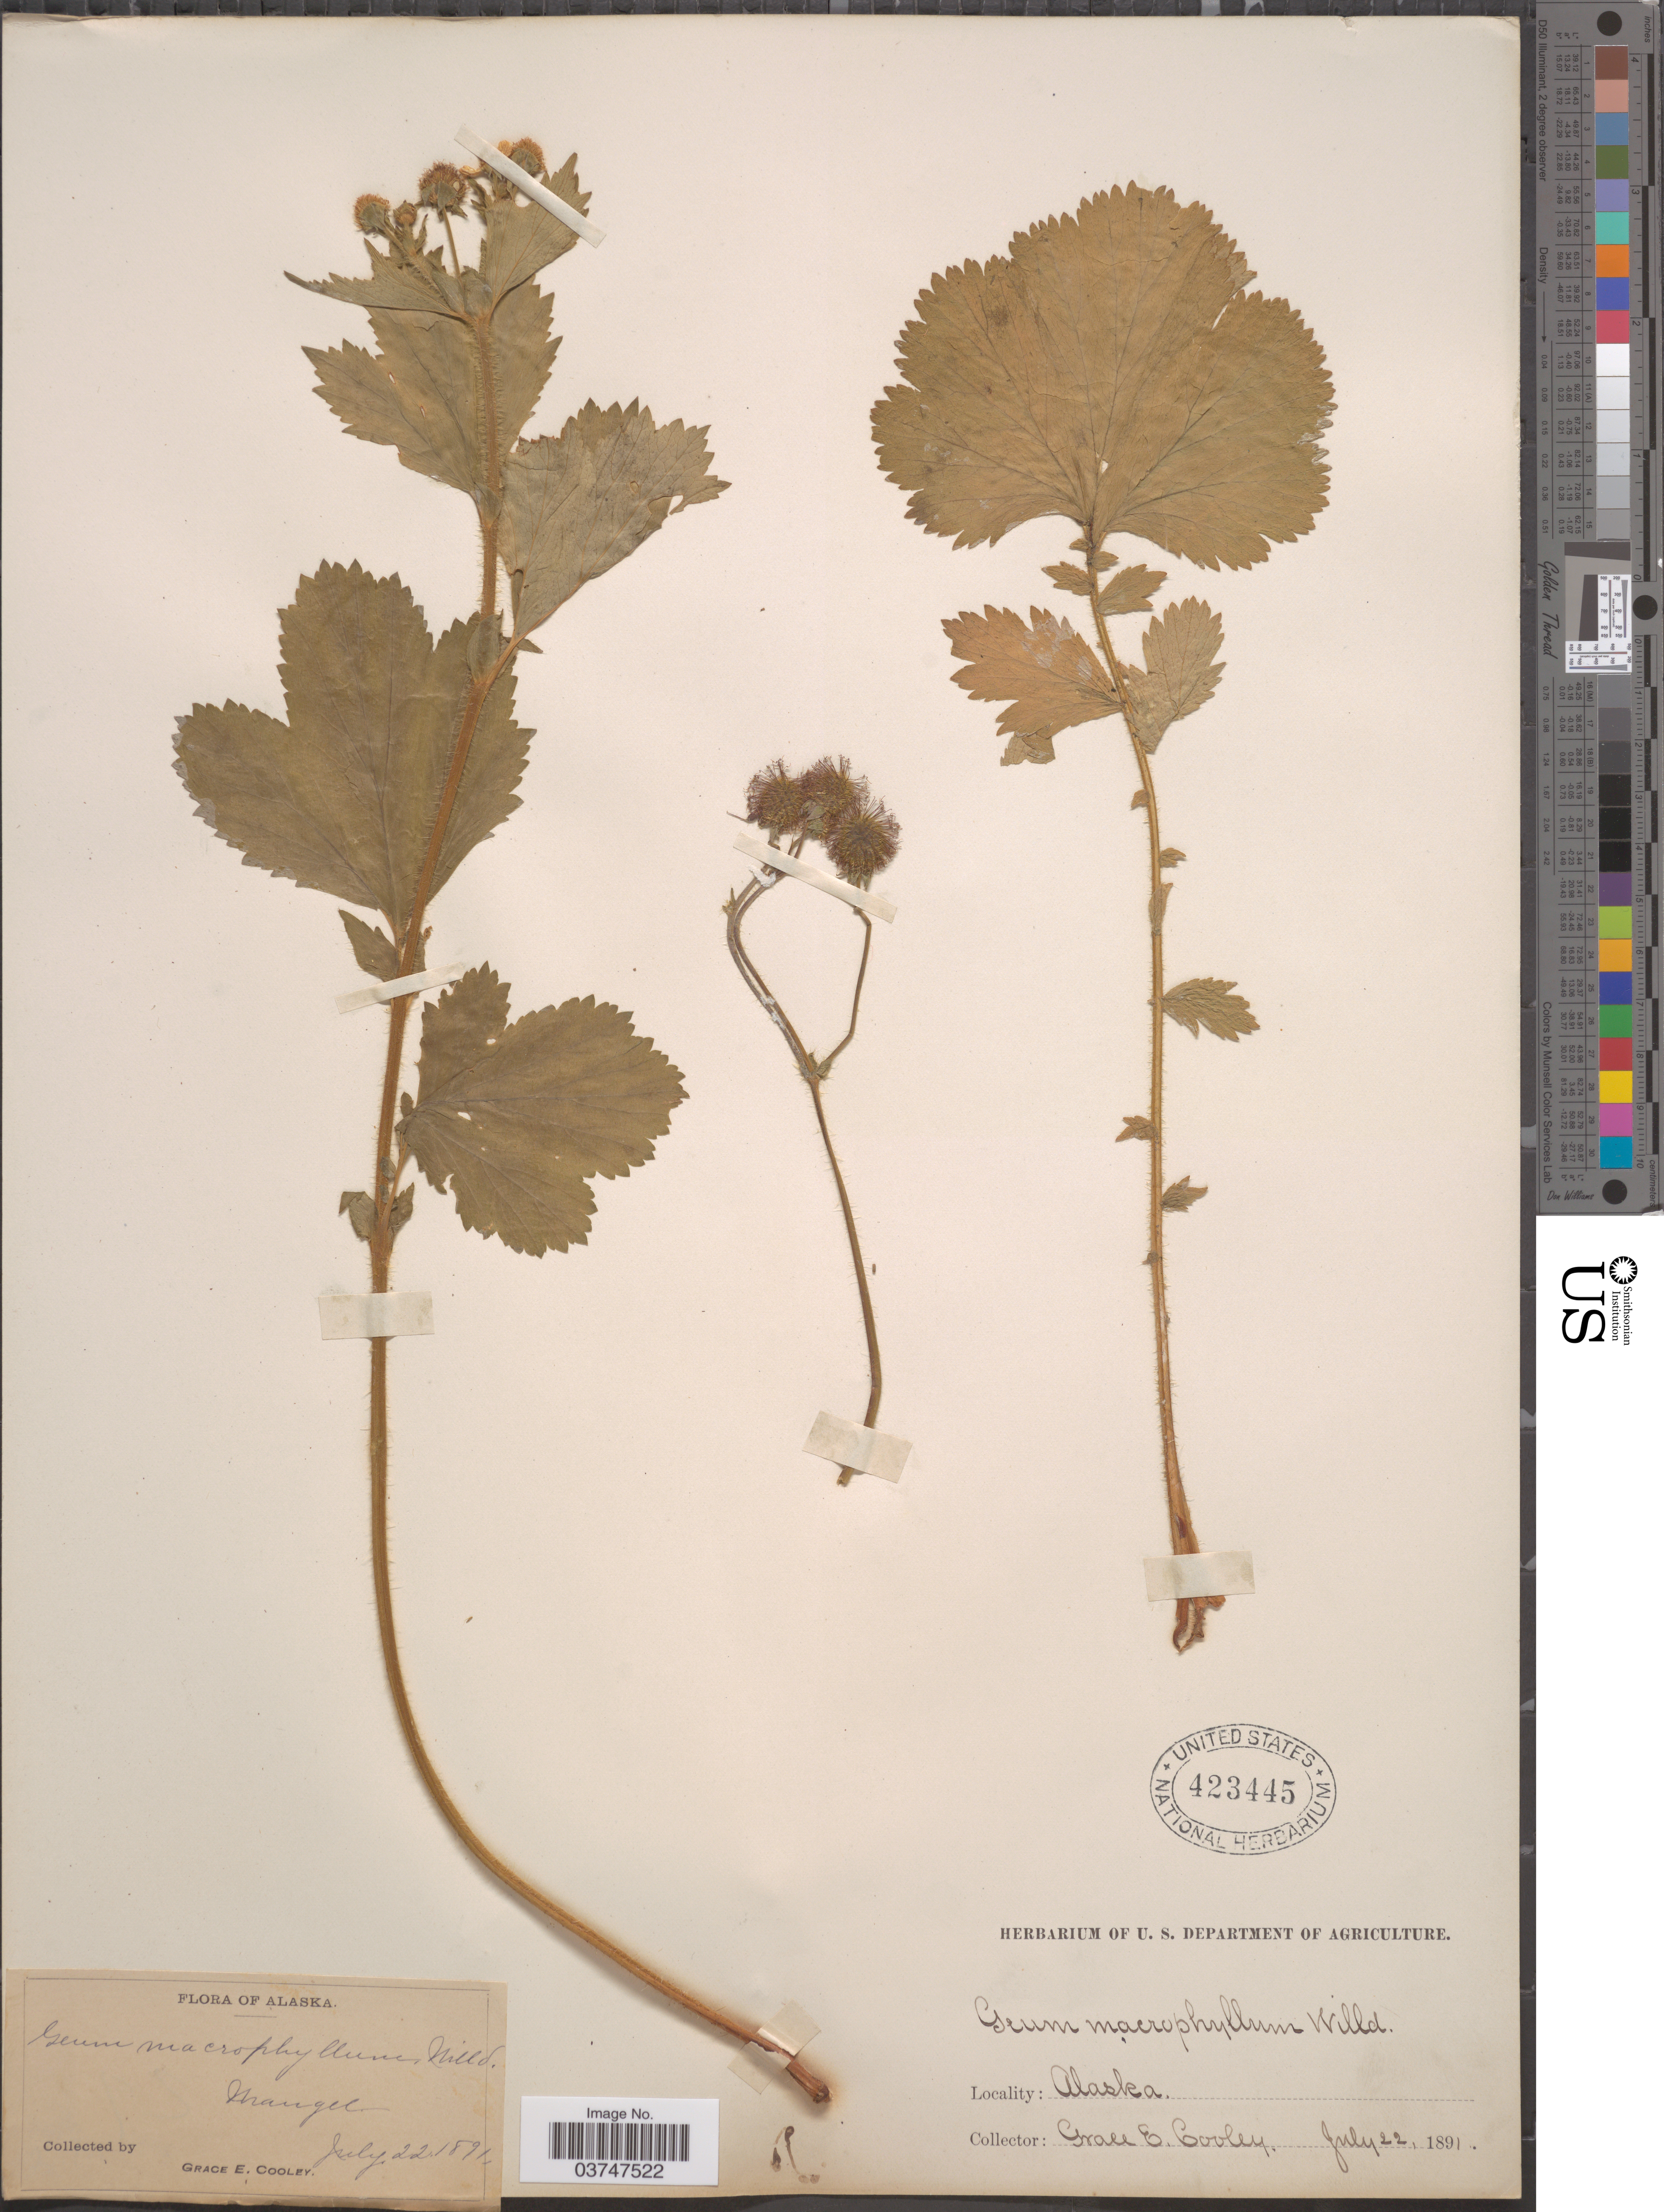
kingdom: Plantae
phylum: Tracheophyta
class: Magnoliopsida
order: Rosales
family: Rosaceae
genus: Geum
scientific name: Geum macrophyllum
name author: Willd.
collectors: G. E. Cooley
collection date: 1891-07-22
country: United States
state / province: Alaska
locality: Wrangell.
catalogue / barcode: US 423445